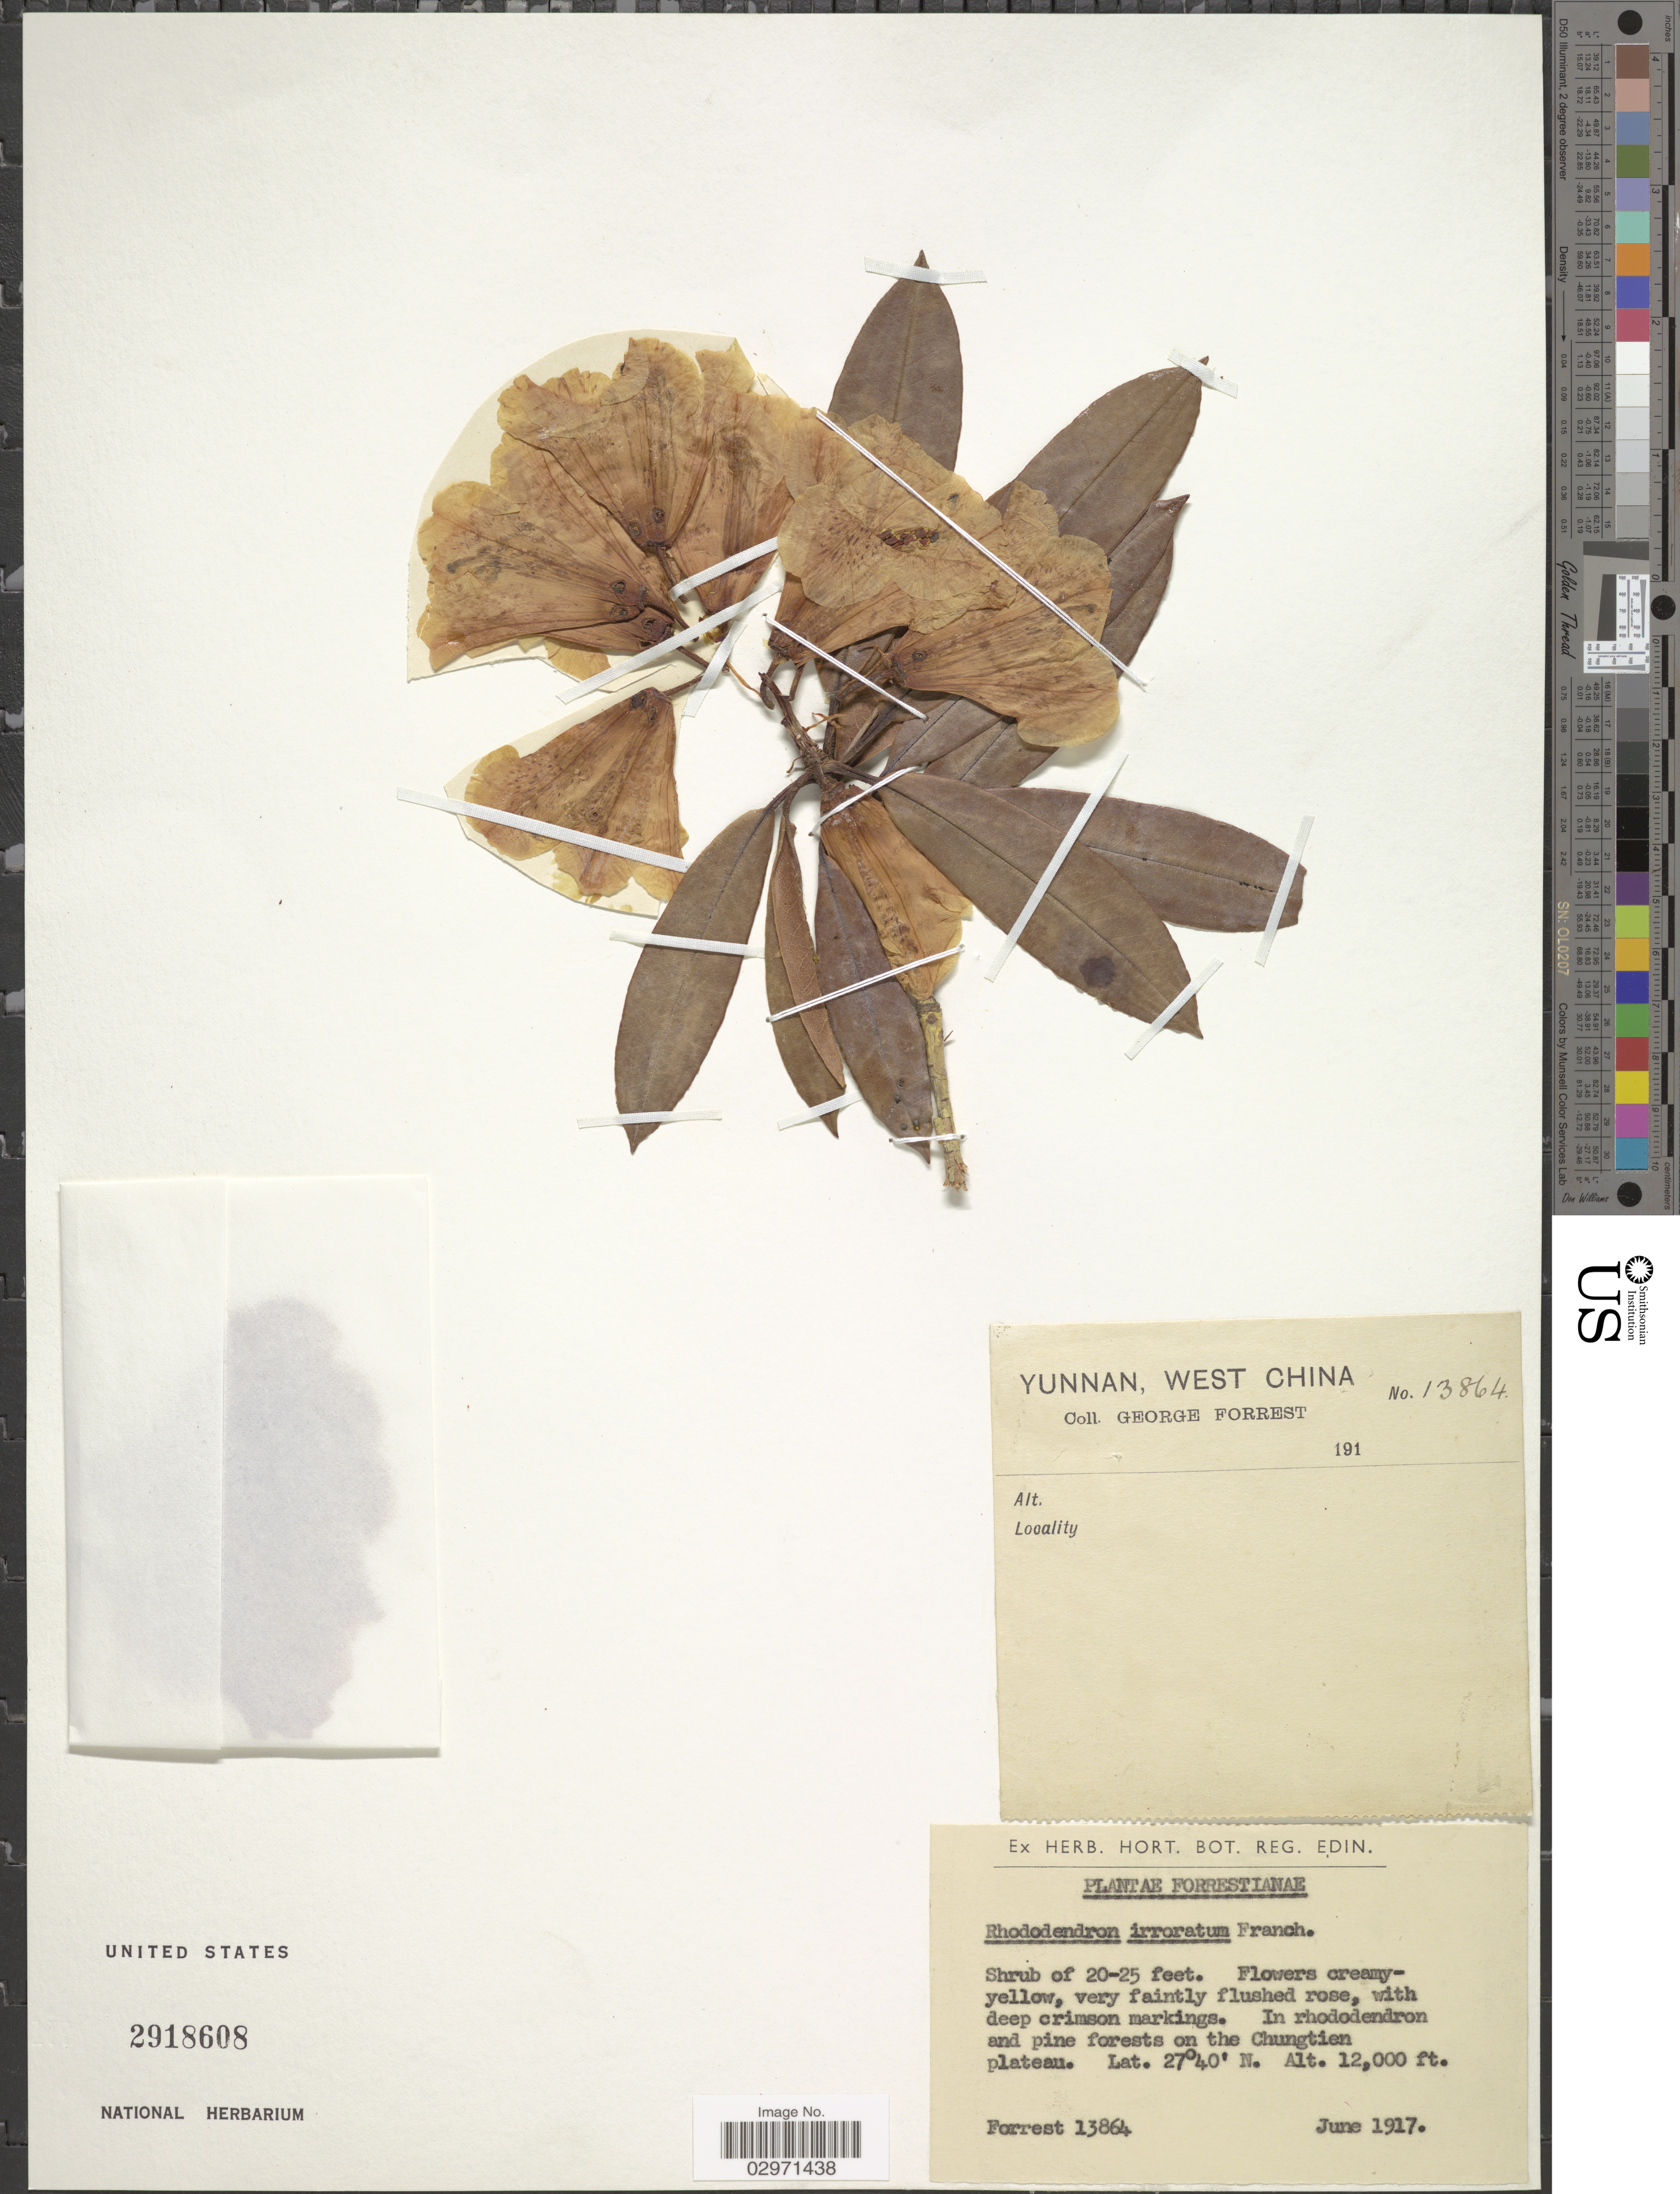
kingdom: Plantae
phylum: Tracheophyta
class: Magnoliopsida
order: Ericales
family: Ericaceae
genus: Rhododendron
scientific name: Rhododendron irroratum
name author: Franch.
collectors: -. Forrest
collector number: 13864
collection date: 1917-06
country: China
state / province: Yunnan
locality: On the Chungtien plateau.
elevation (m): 3658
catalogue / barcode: US 2918608